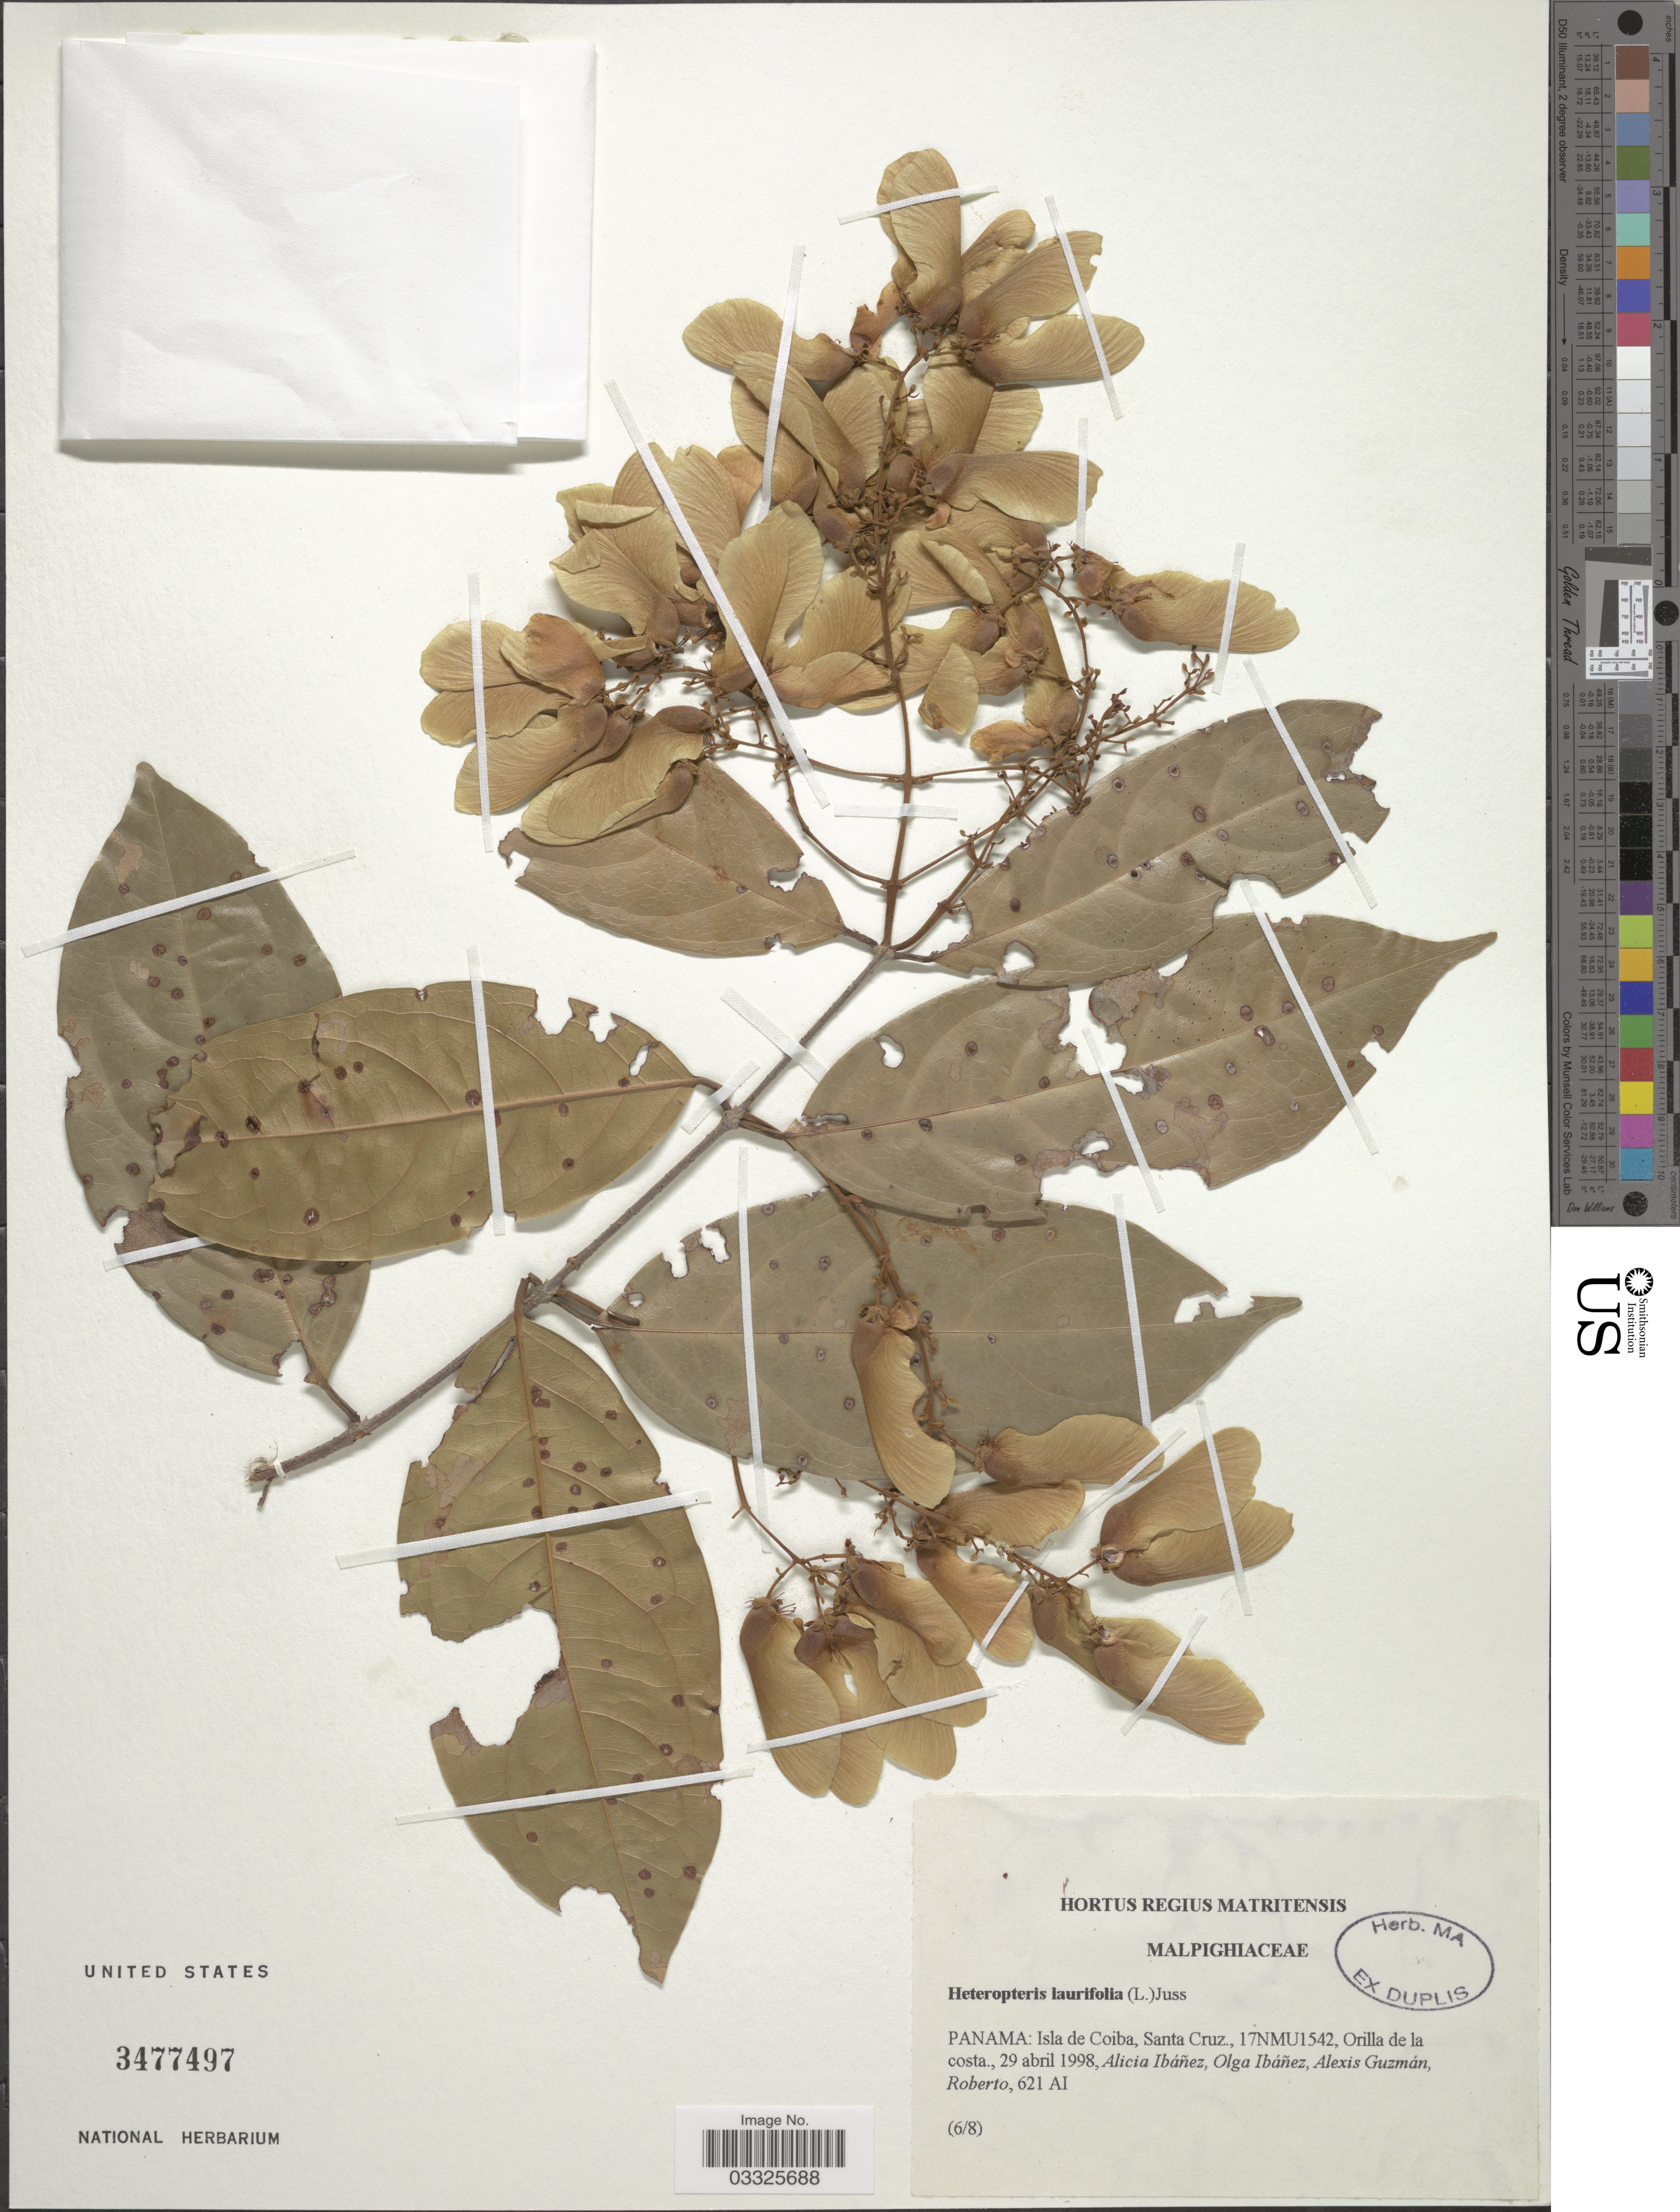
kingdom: Plantae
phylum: Tracheophyta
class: Magnoliopsida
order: Malpighiales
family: Malpighiaceae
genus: Heteropterys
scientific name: Heteropterys laurifolia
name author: (L.) A. Juss.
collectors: A. Ibáñez, O. Ibáñez, A. Guzman & Roberto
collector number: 621 AI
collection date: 1998-04-29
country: Panama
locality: Isla de Coiba, Santa Cruz, 17NMU1542, Orilla de la costa.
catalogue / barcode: US 3477497